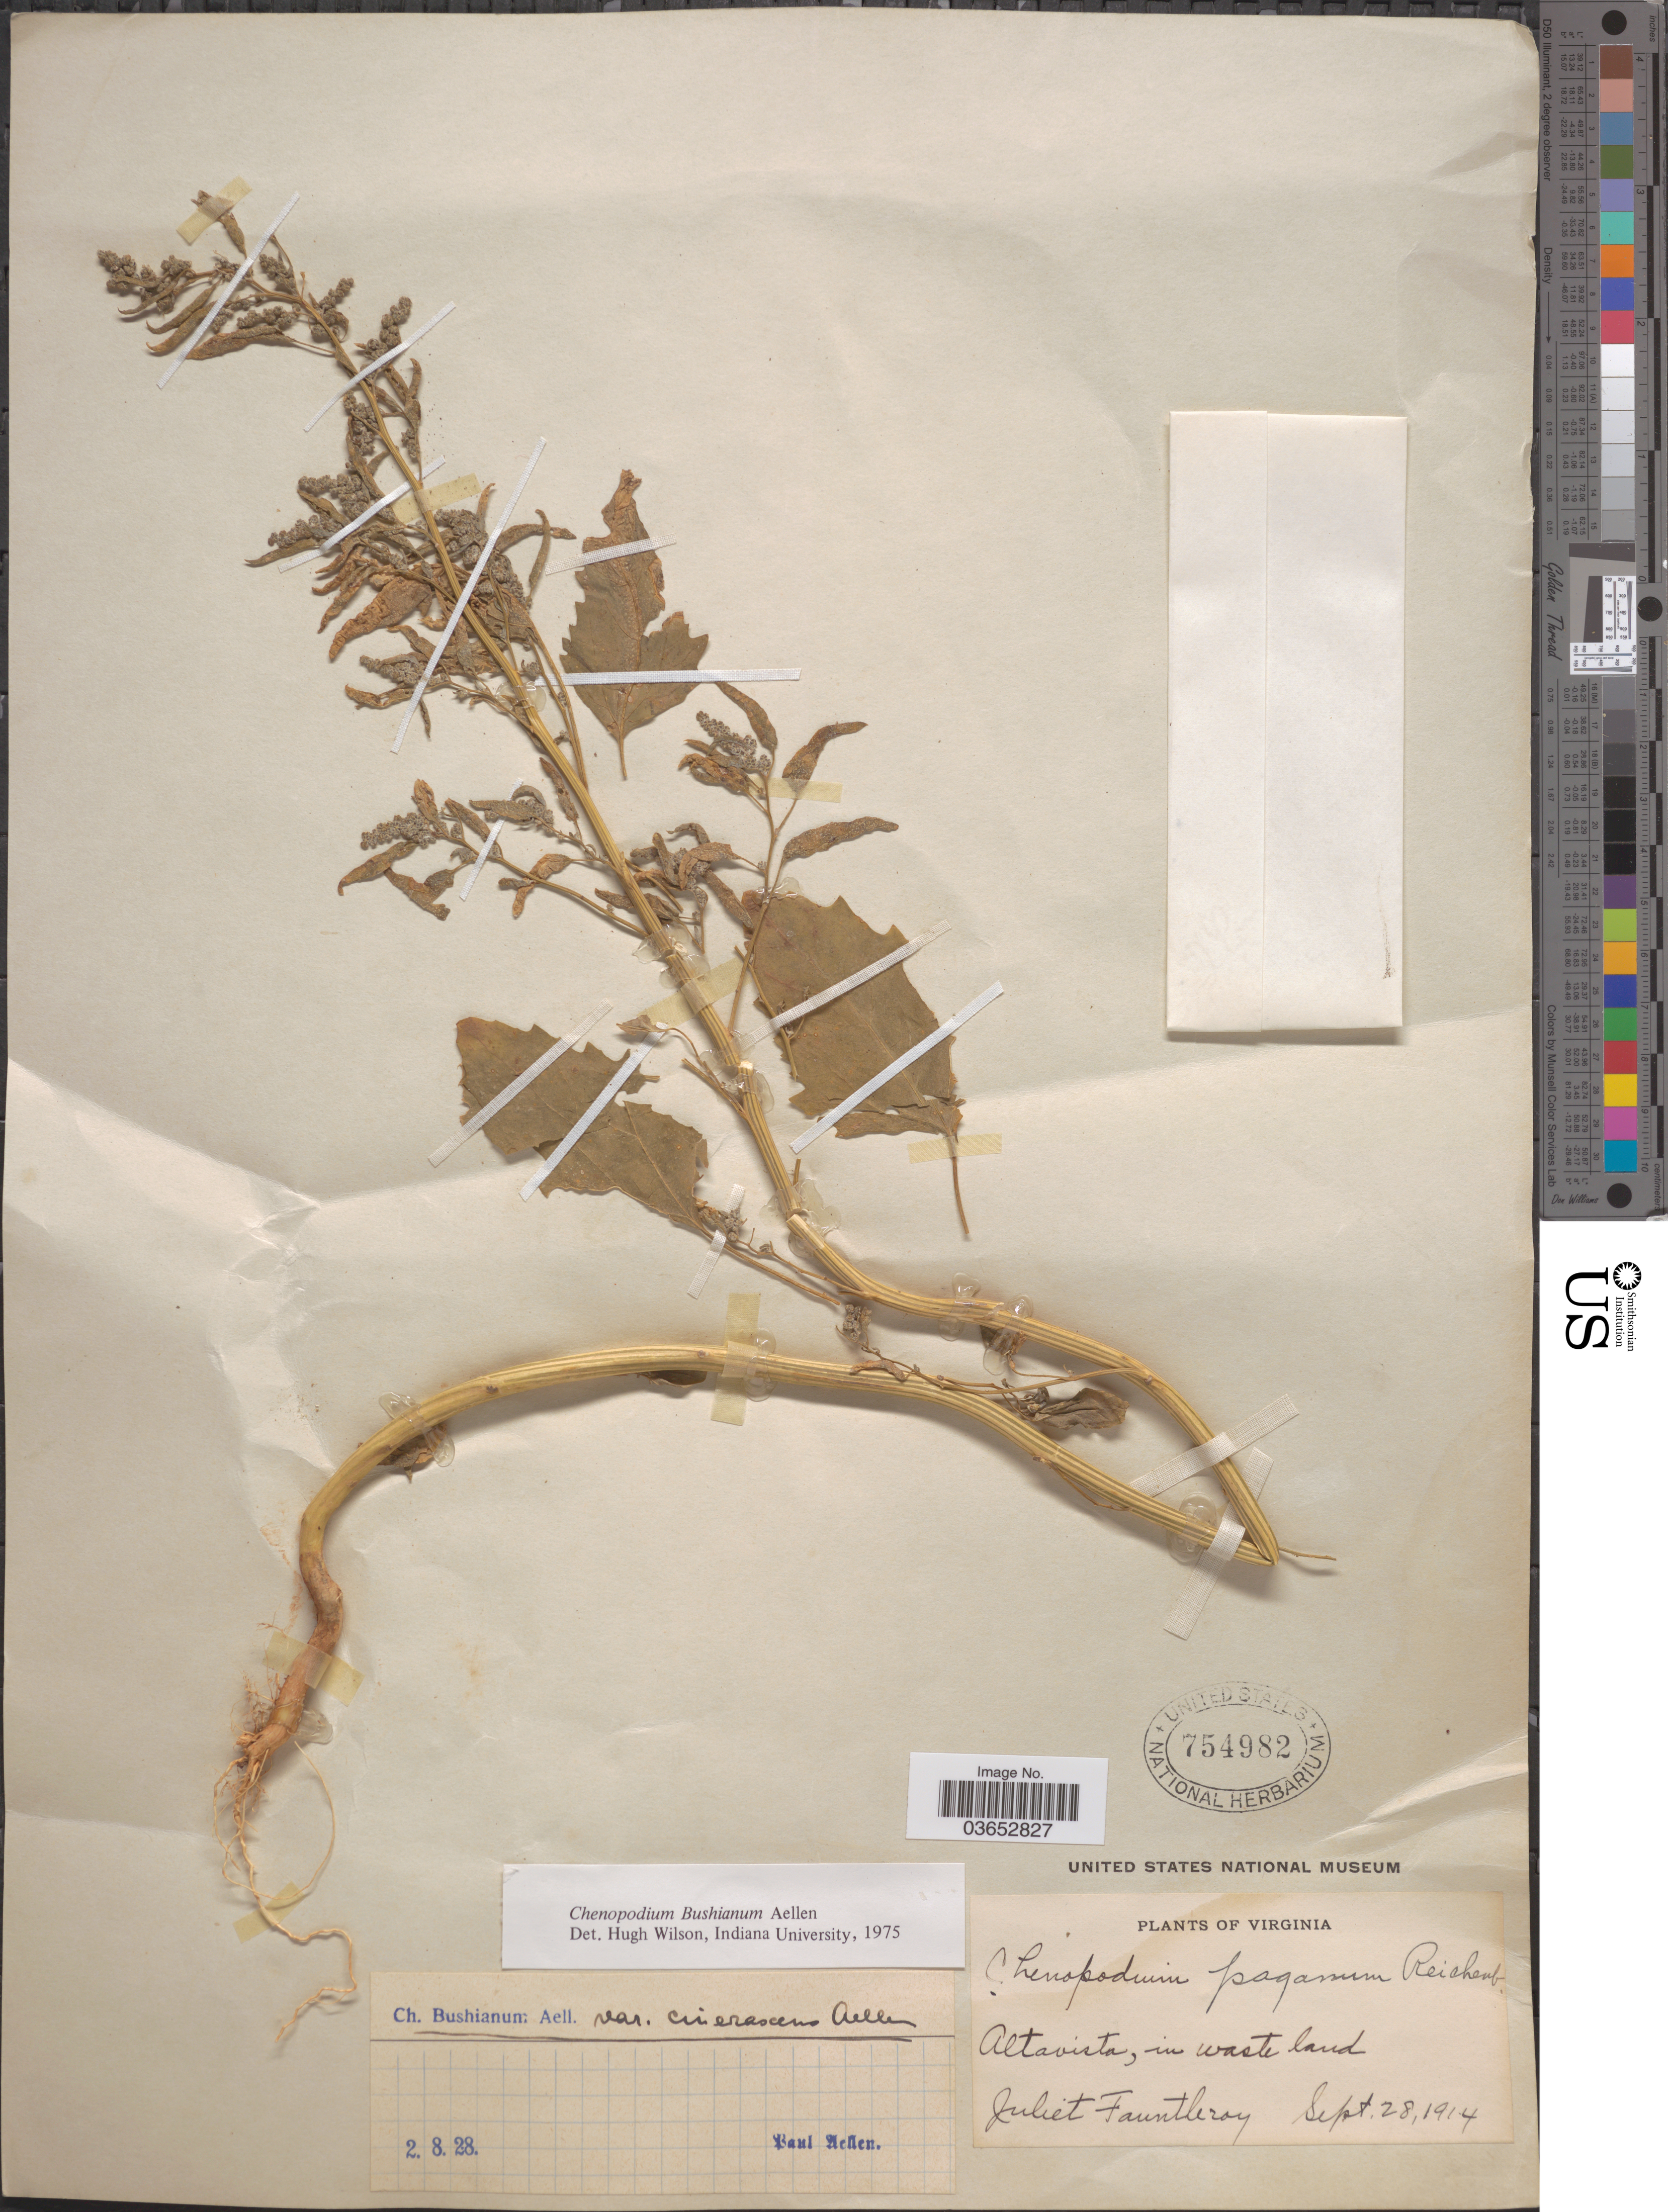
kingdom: Plantae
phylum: Tracheophyta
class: Magnoliopsida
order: Caryophyllales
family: Amaranthaceae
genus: Chenopodium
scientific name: Chenopodium bushianum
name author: Aellen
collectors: J. Fauntleroy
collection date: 1914-09-28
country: United States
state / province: Virginia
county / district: Campbell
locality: Altavista.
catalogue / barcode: US 754982